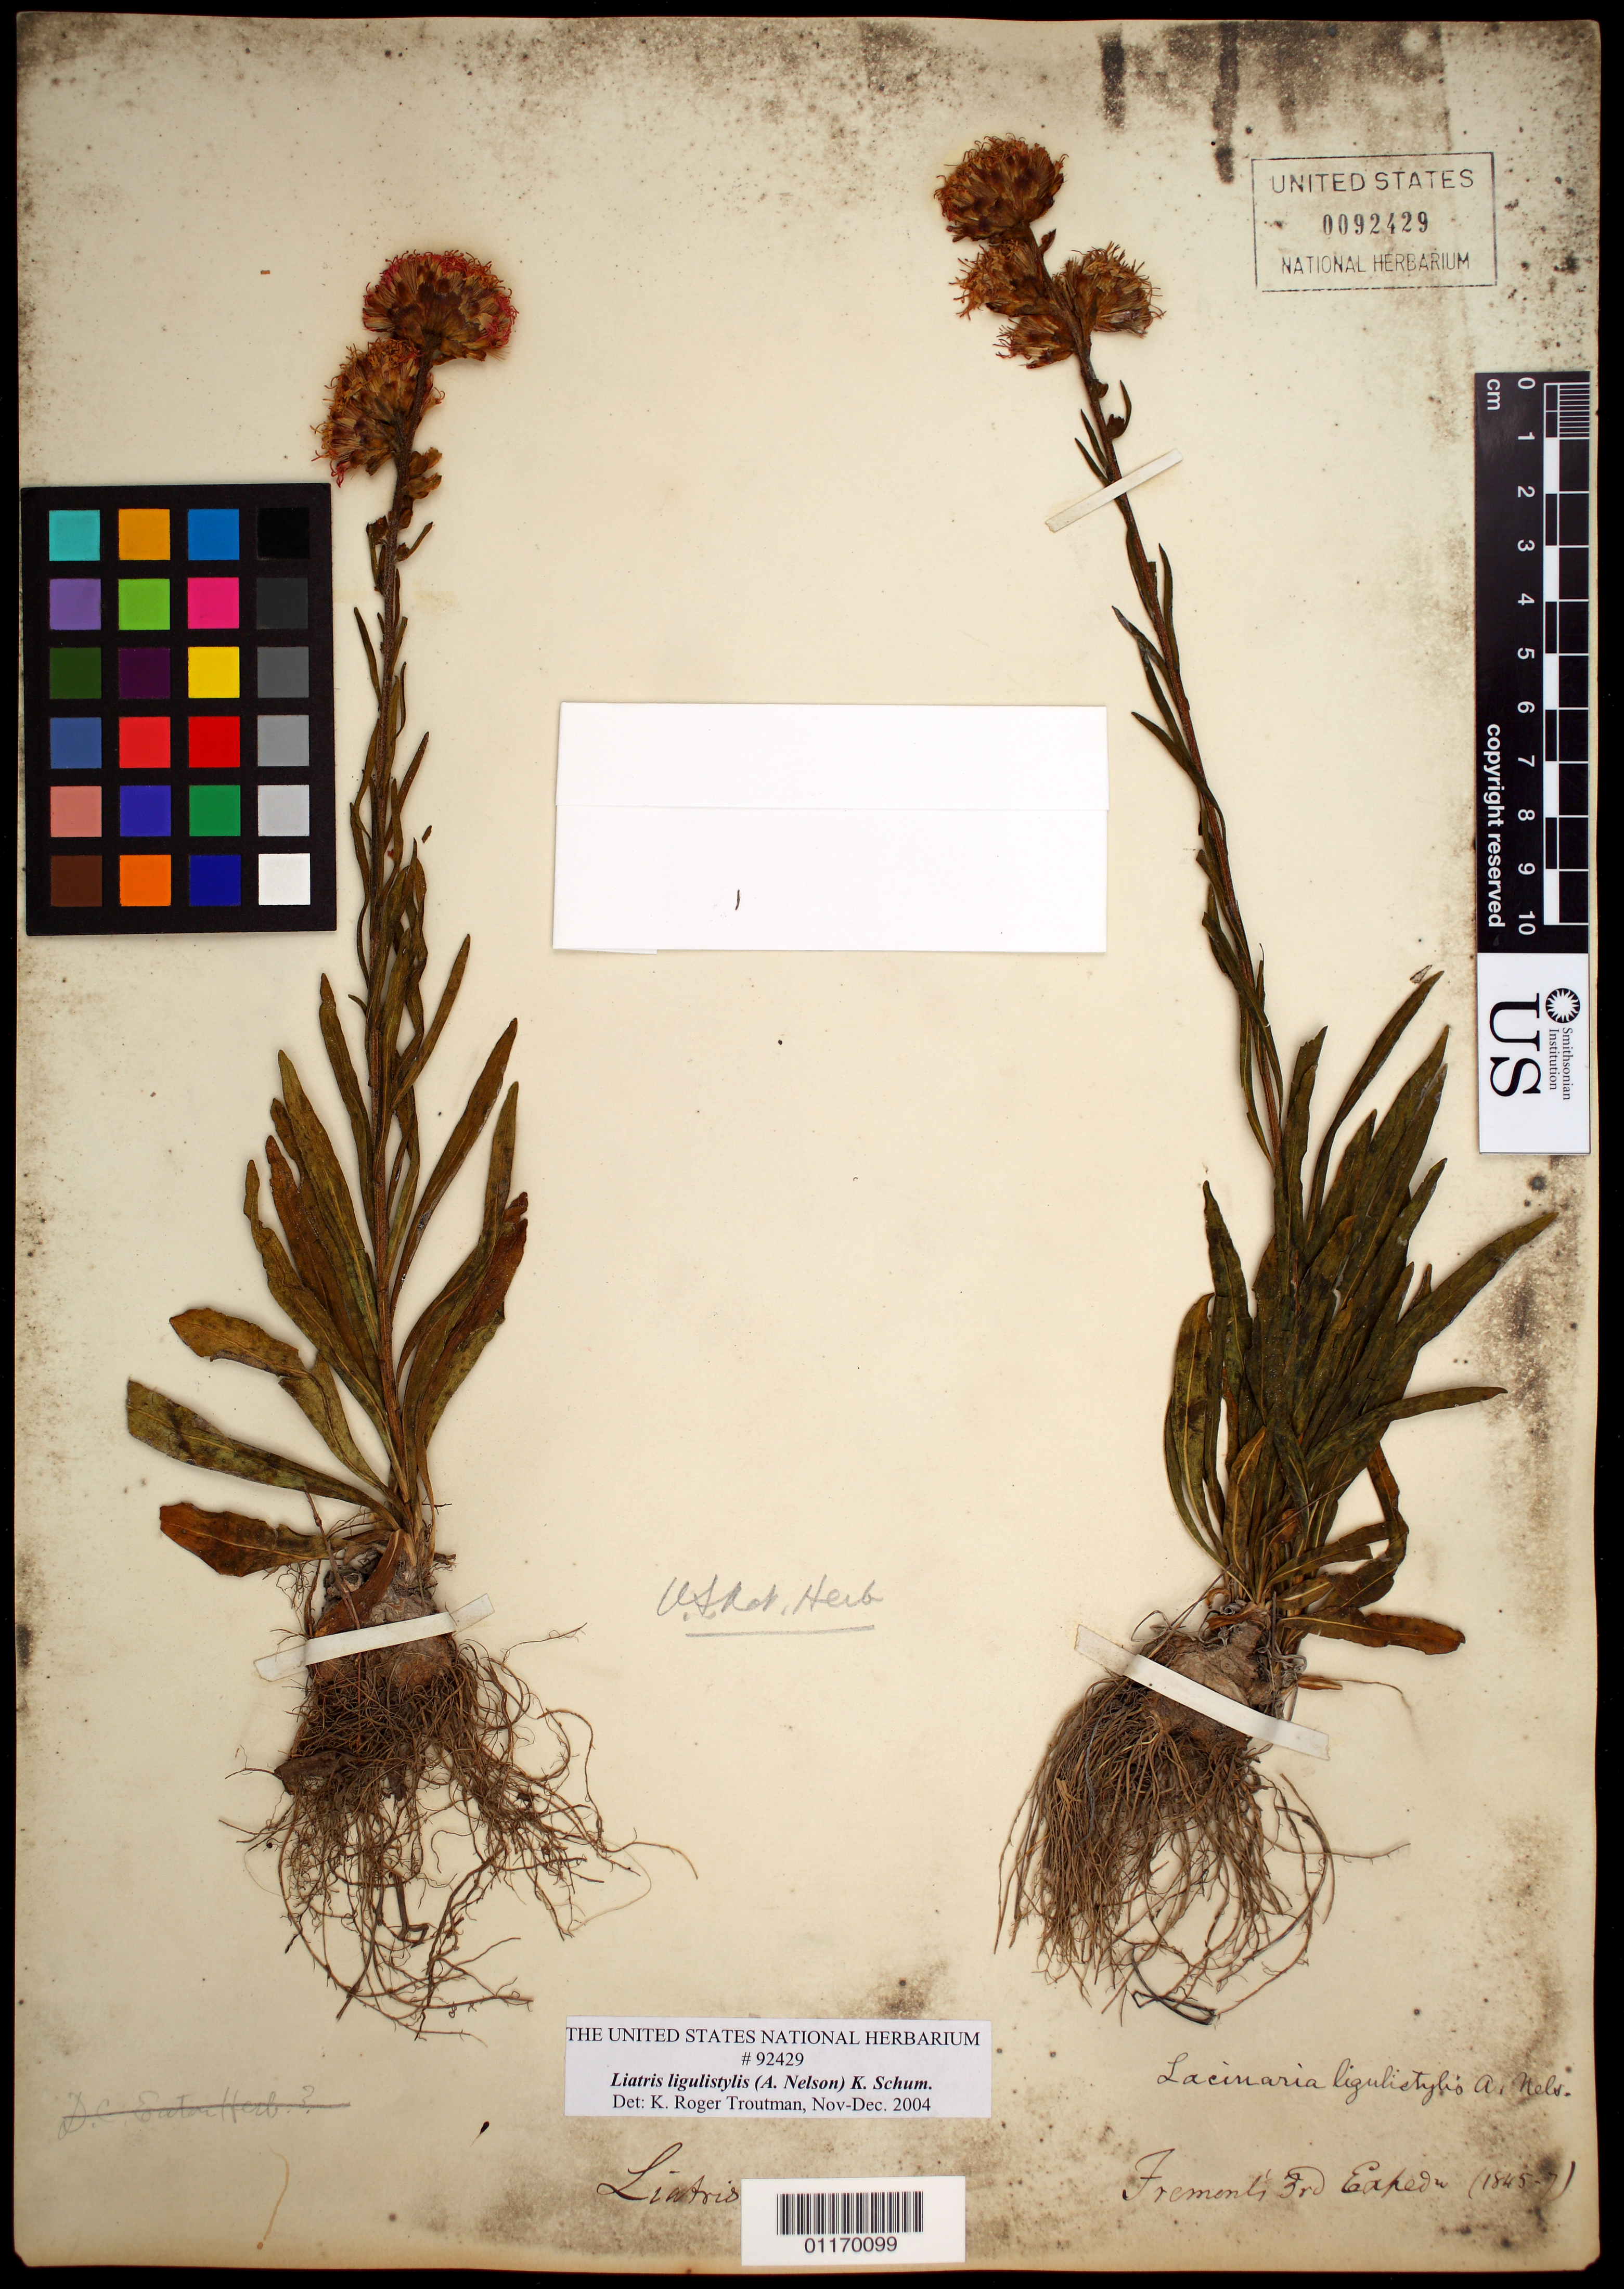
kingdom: Plantae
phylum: Tracheophyta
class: Magnoliopsida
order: Asterales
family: Asteraceae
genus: Liatris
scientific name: Liatris ligulistylis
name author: (A. Nelson) K. Schum.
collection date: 1845/1847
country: United States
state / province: California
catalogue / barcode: US 92429